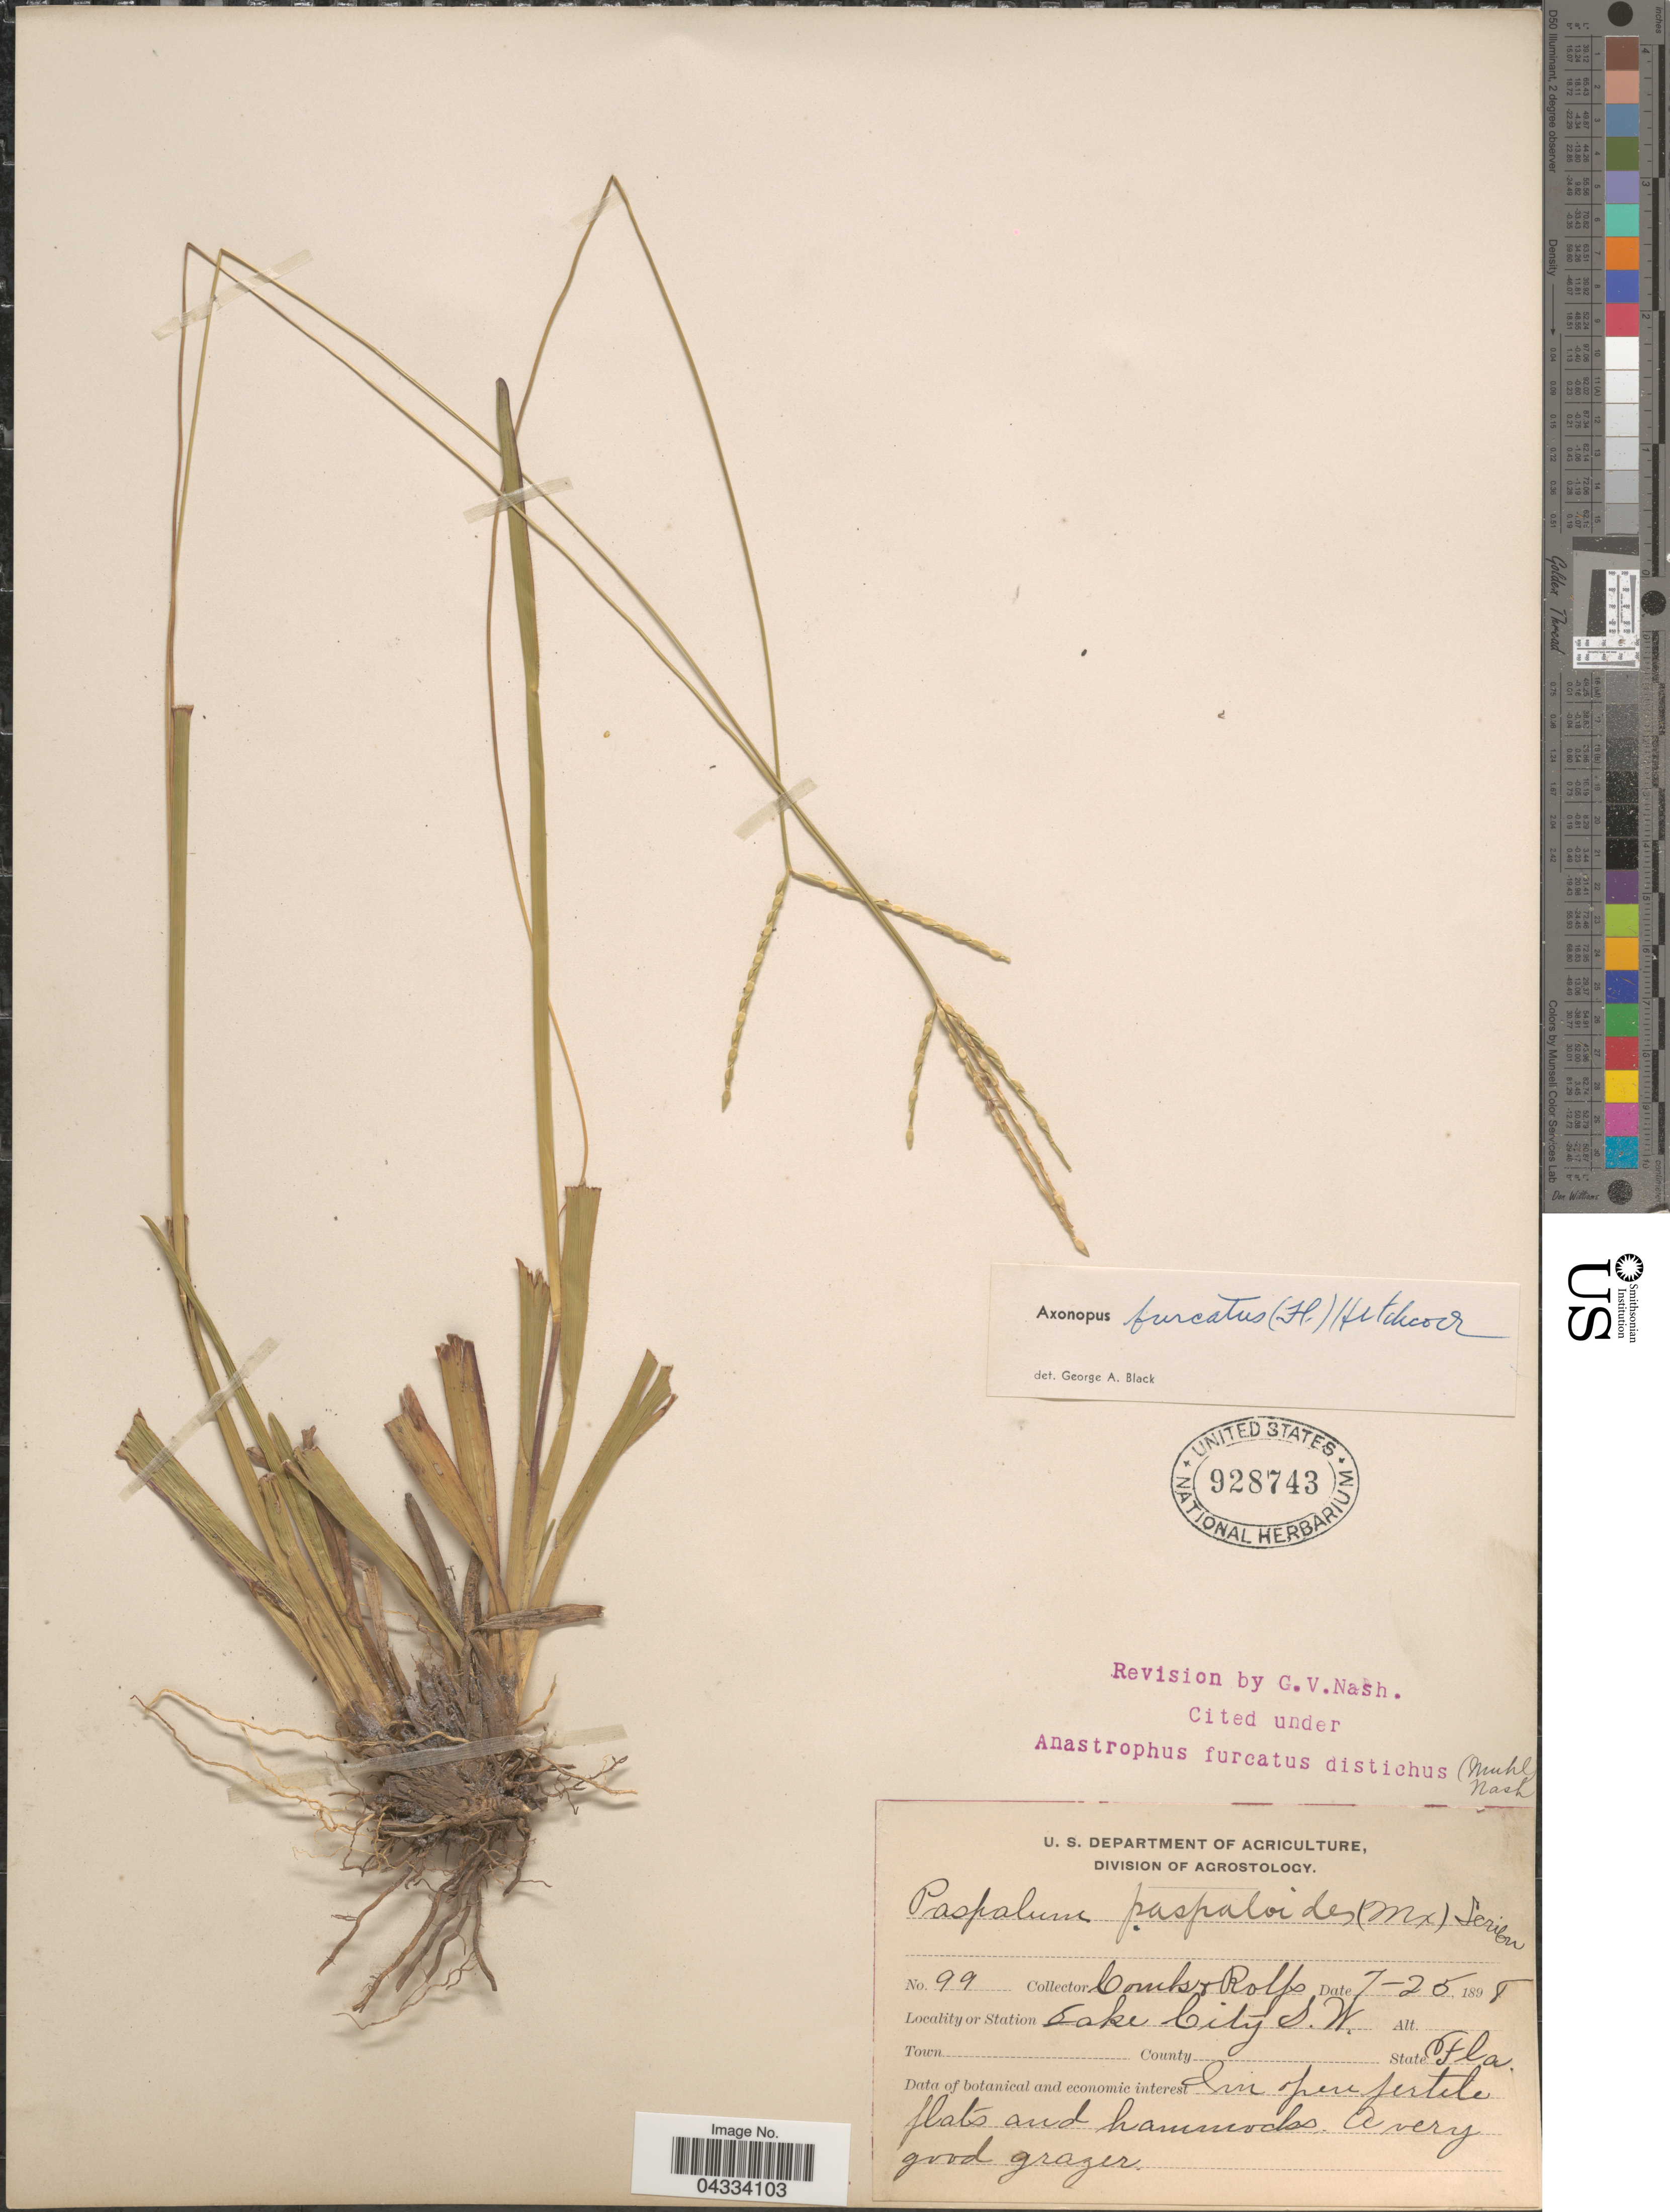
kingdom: Plantae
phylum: Tracheophyta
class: Liliopsida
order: Poales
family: Poaceae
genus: Axonopus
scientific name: Axonopus furcatus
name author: (Flüggé) Hitchc.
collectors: -. Combs & Rolfs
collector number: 99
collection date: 1898-07-25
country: United States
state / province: Florida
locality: Lake City S. W.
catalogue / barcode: US 928743